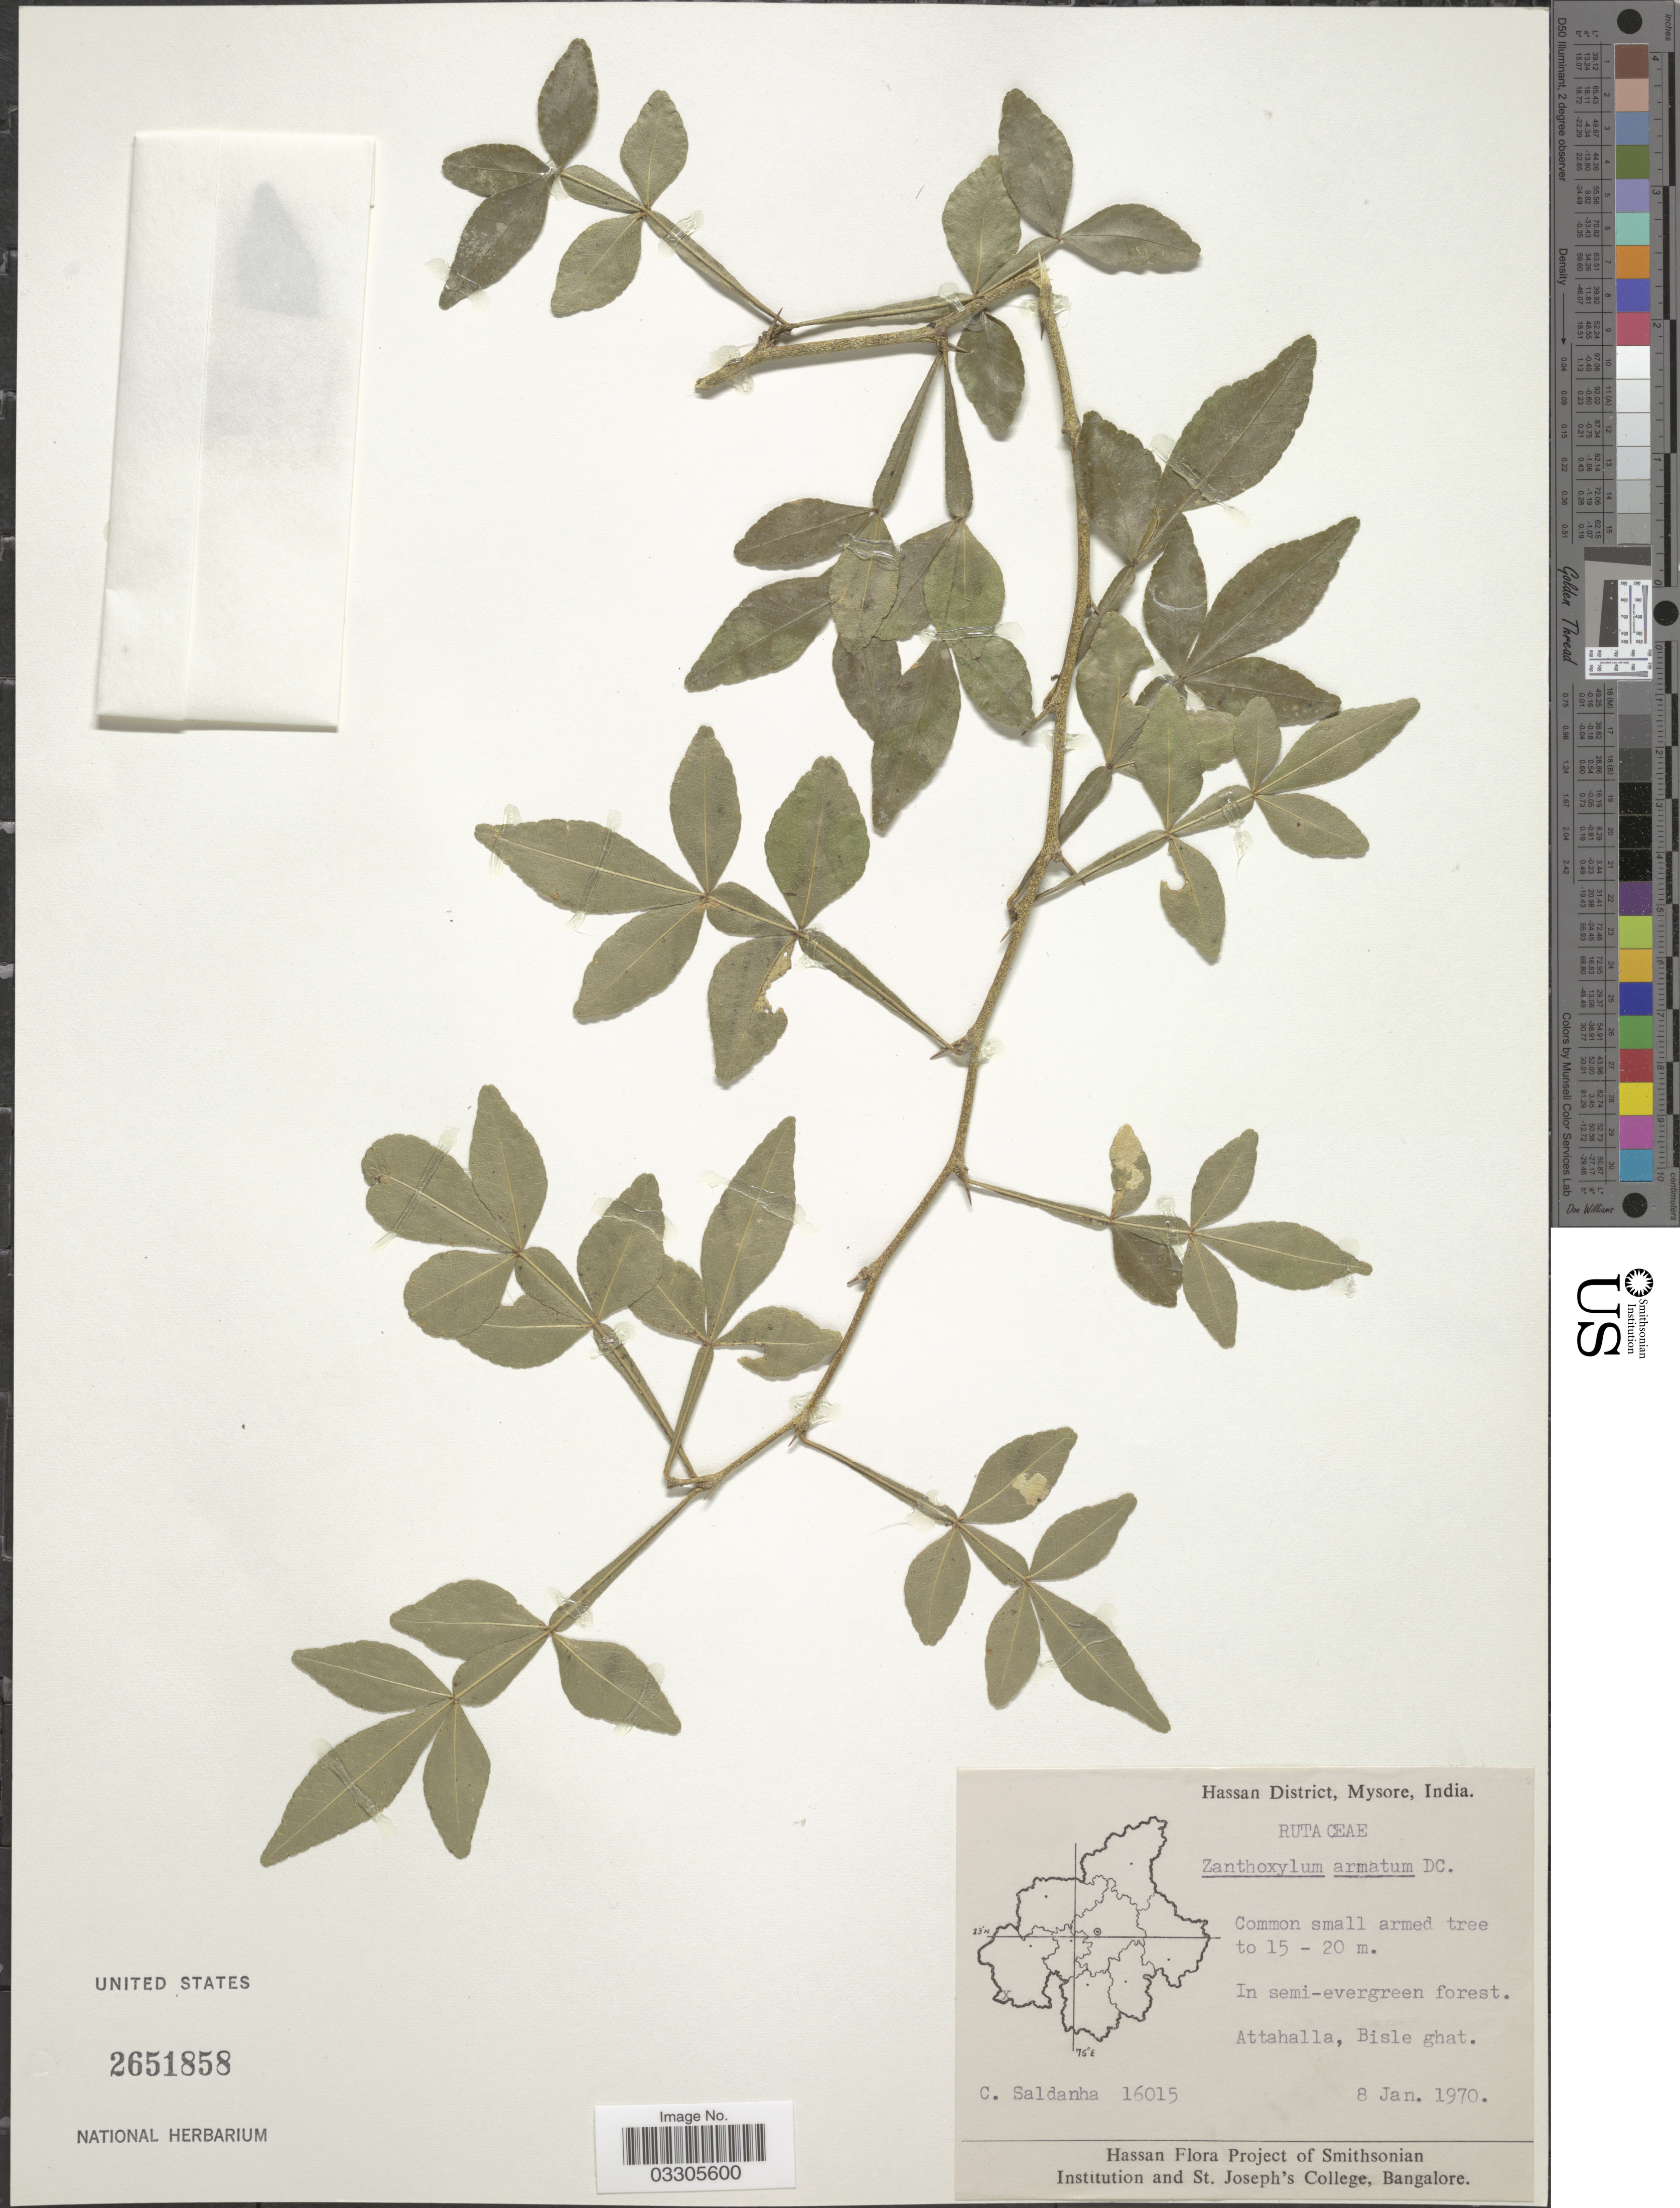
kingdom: Plantae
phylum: Tracheophyta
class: Magnoliopsida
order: Sapindales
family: Rutaceae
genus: Zanthoxylum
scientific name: Zanthoxylum armatum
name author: DC.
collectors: C. Saldanha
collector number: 16015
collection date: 1970-01-08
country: India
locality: Hassan District, Mysore, Attahalla, Bisle ghat.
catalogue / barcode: US 2651858